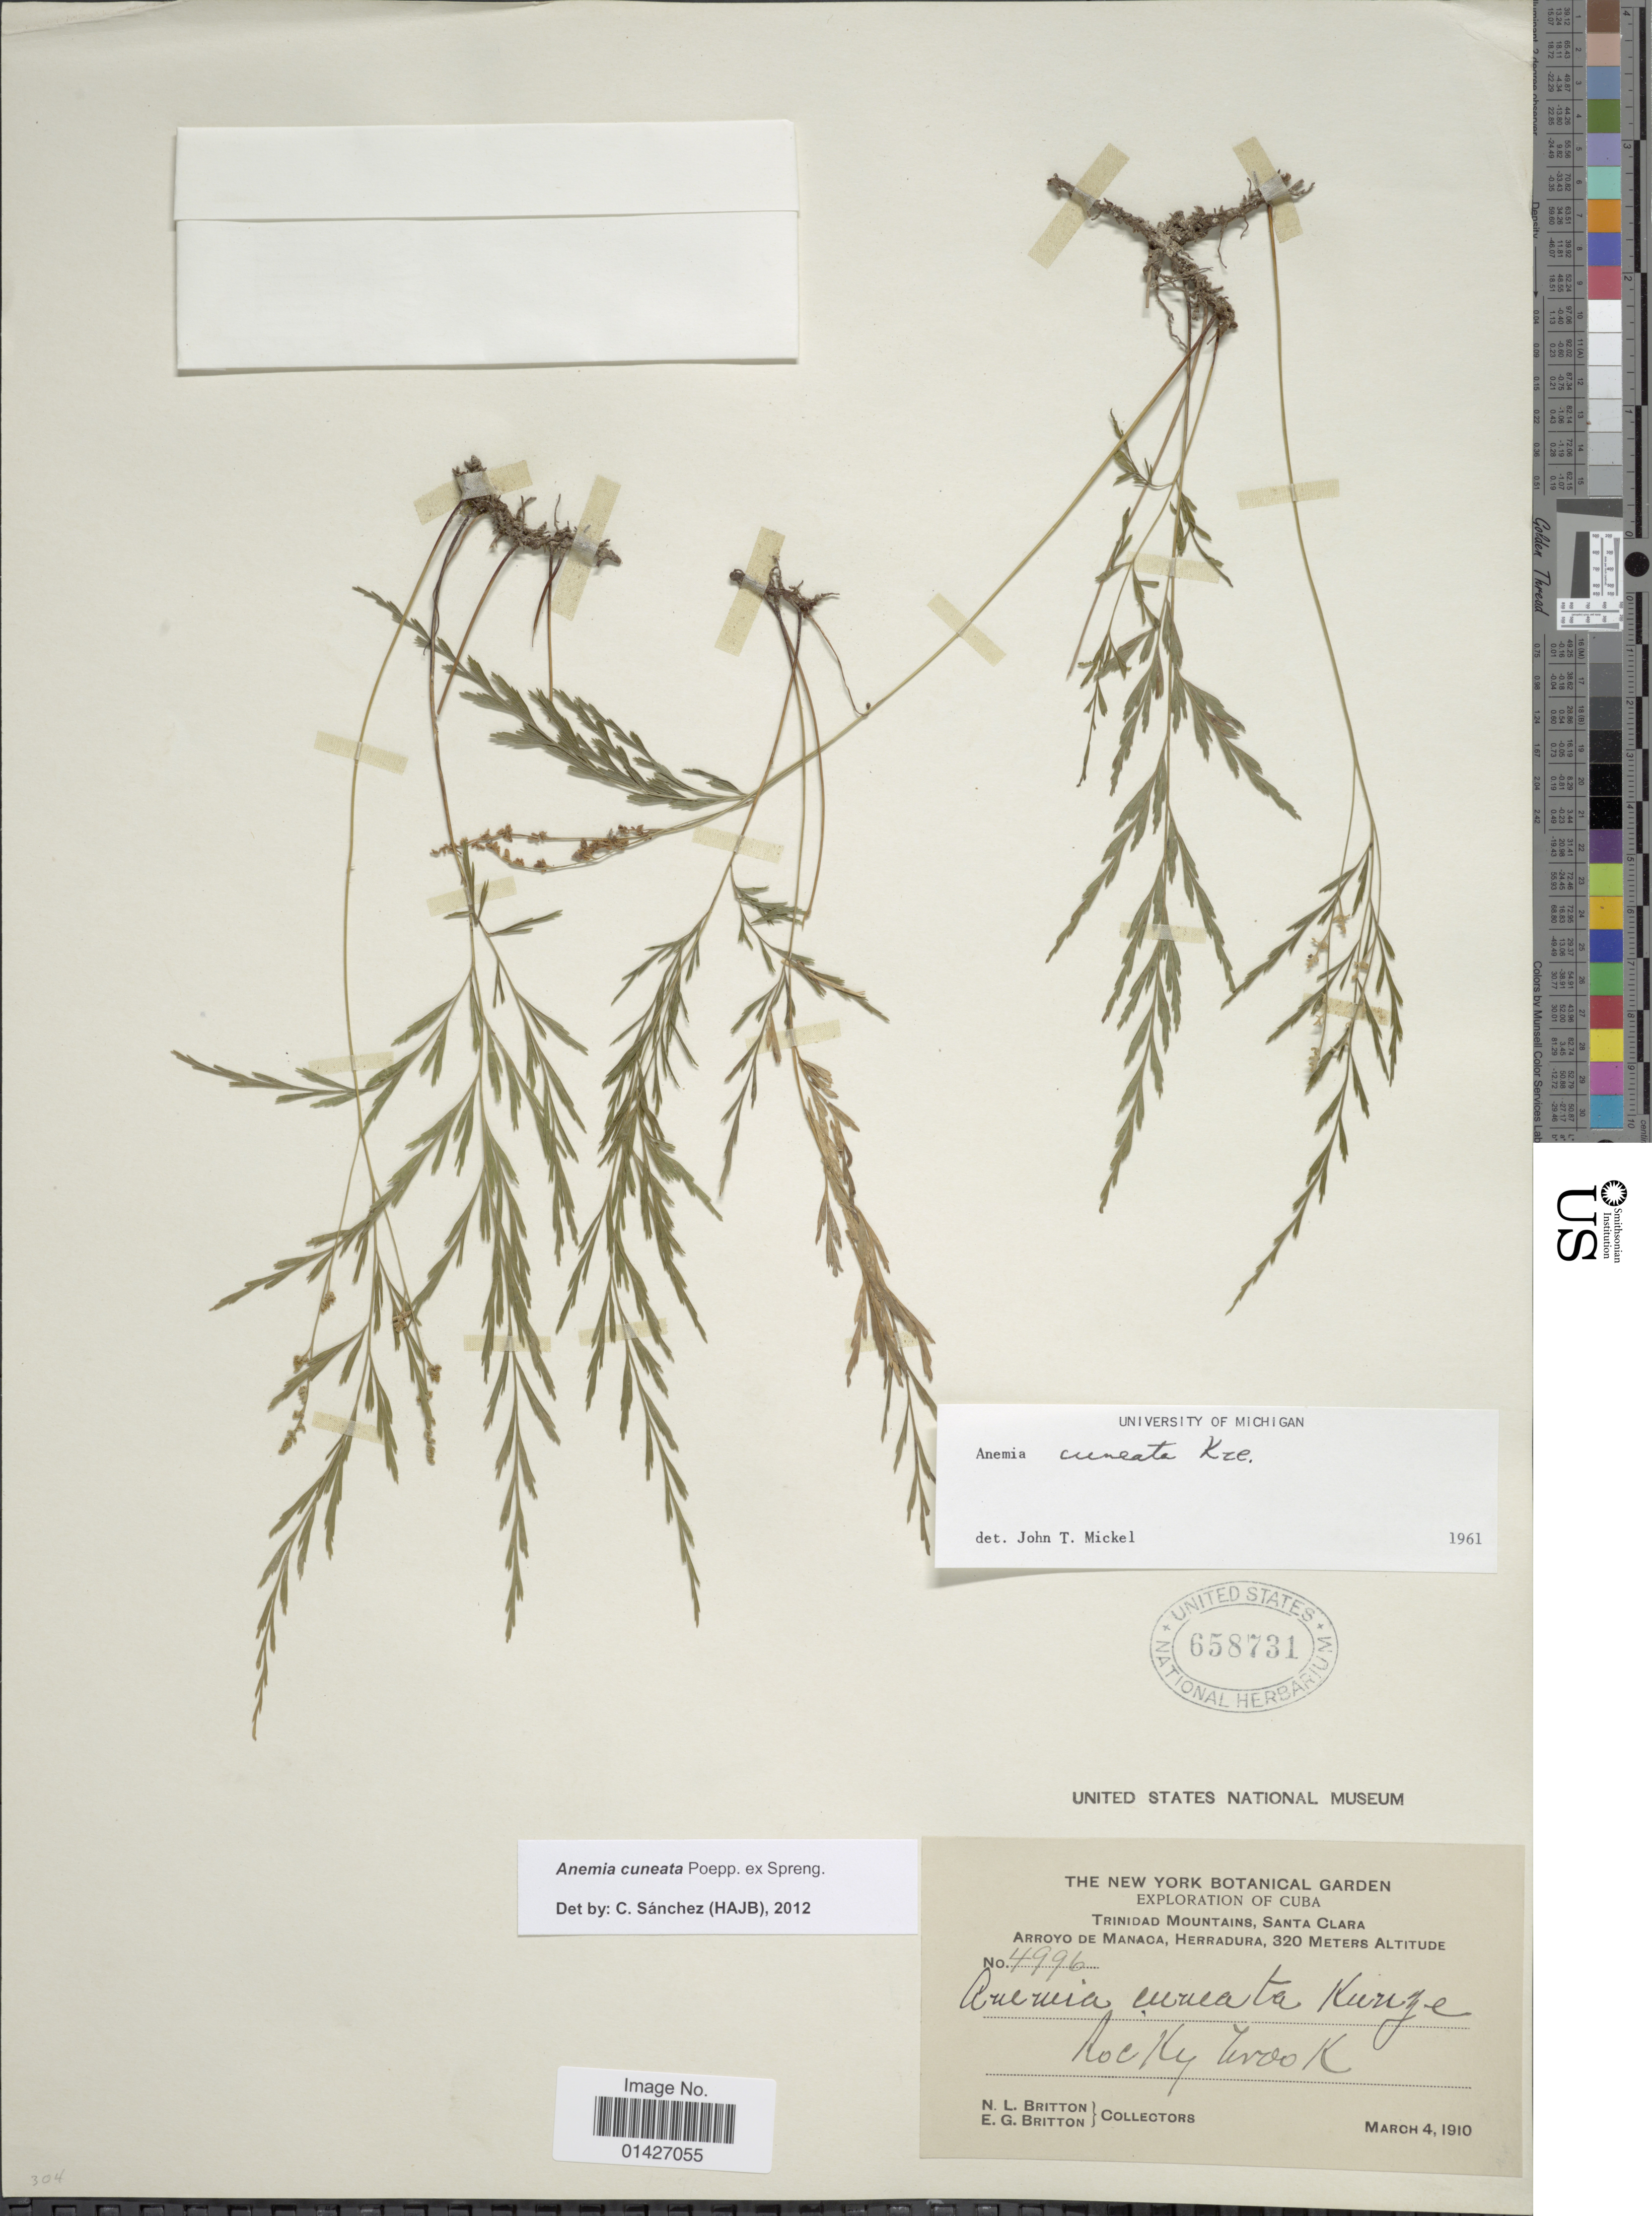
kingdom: Plantae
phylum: Tracheophyta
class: Polypodiopsida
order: Schizaeales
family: Anemiaceae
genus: Anemia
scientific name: Anemia cuneata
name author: Poepp. ex Spreng.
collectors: N. Britton & E. G. Britton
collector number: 4996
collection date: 1910-03-04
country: Cuba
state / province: Las Villas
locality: Trinidad Mountains, Santa Clara. Arroyo de Manaca, Herradura. Rocky brook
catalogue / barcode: US 658731